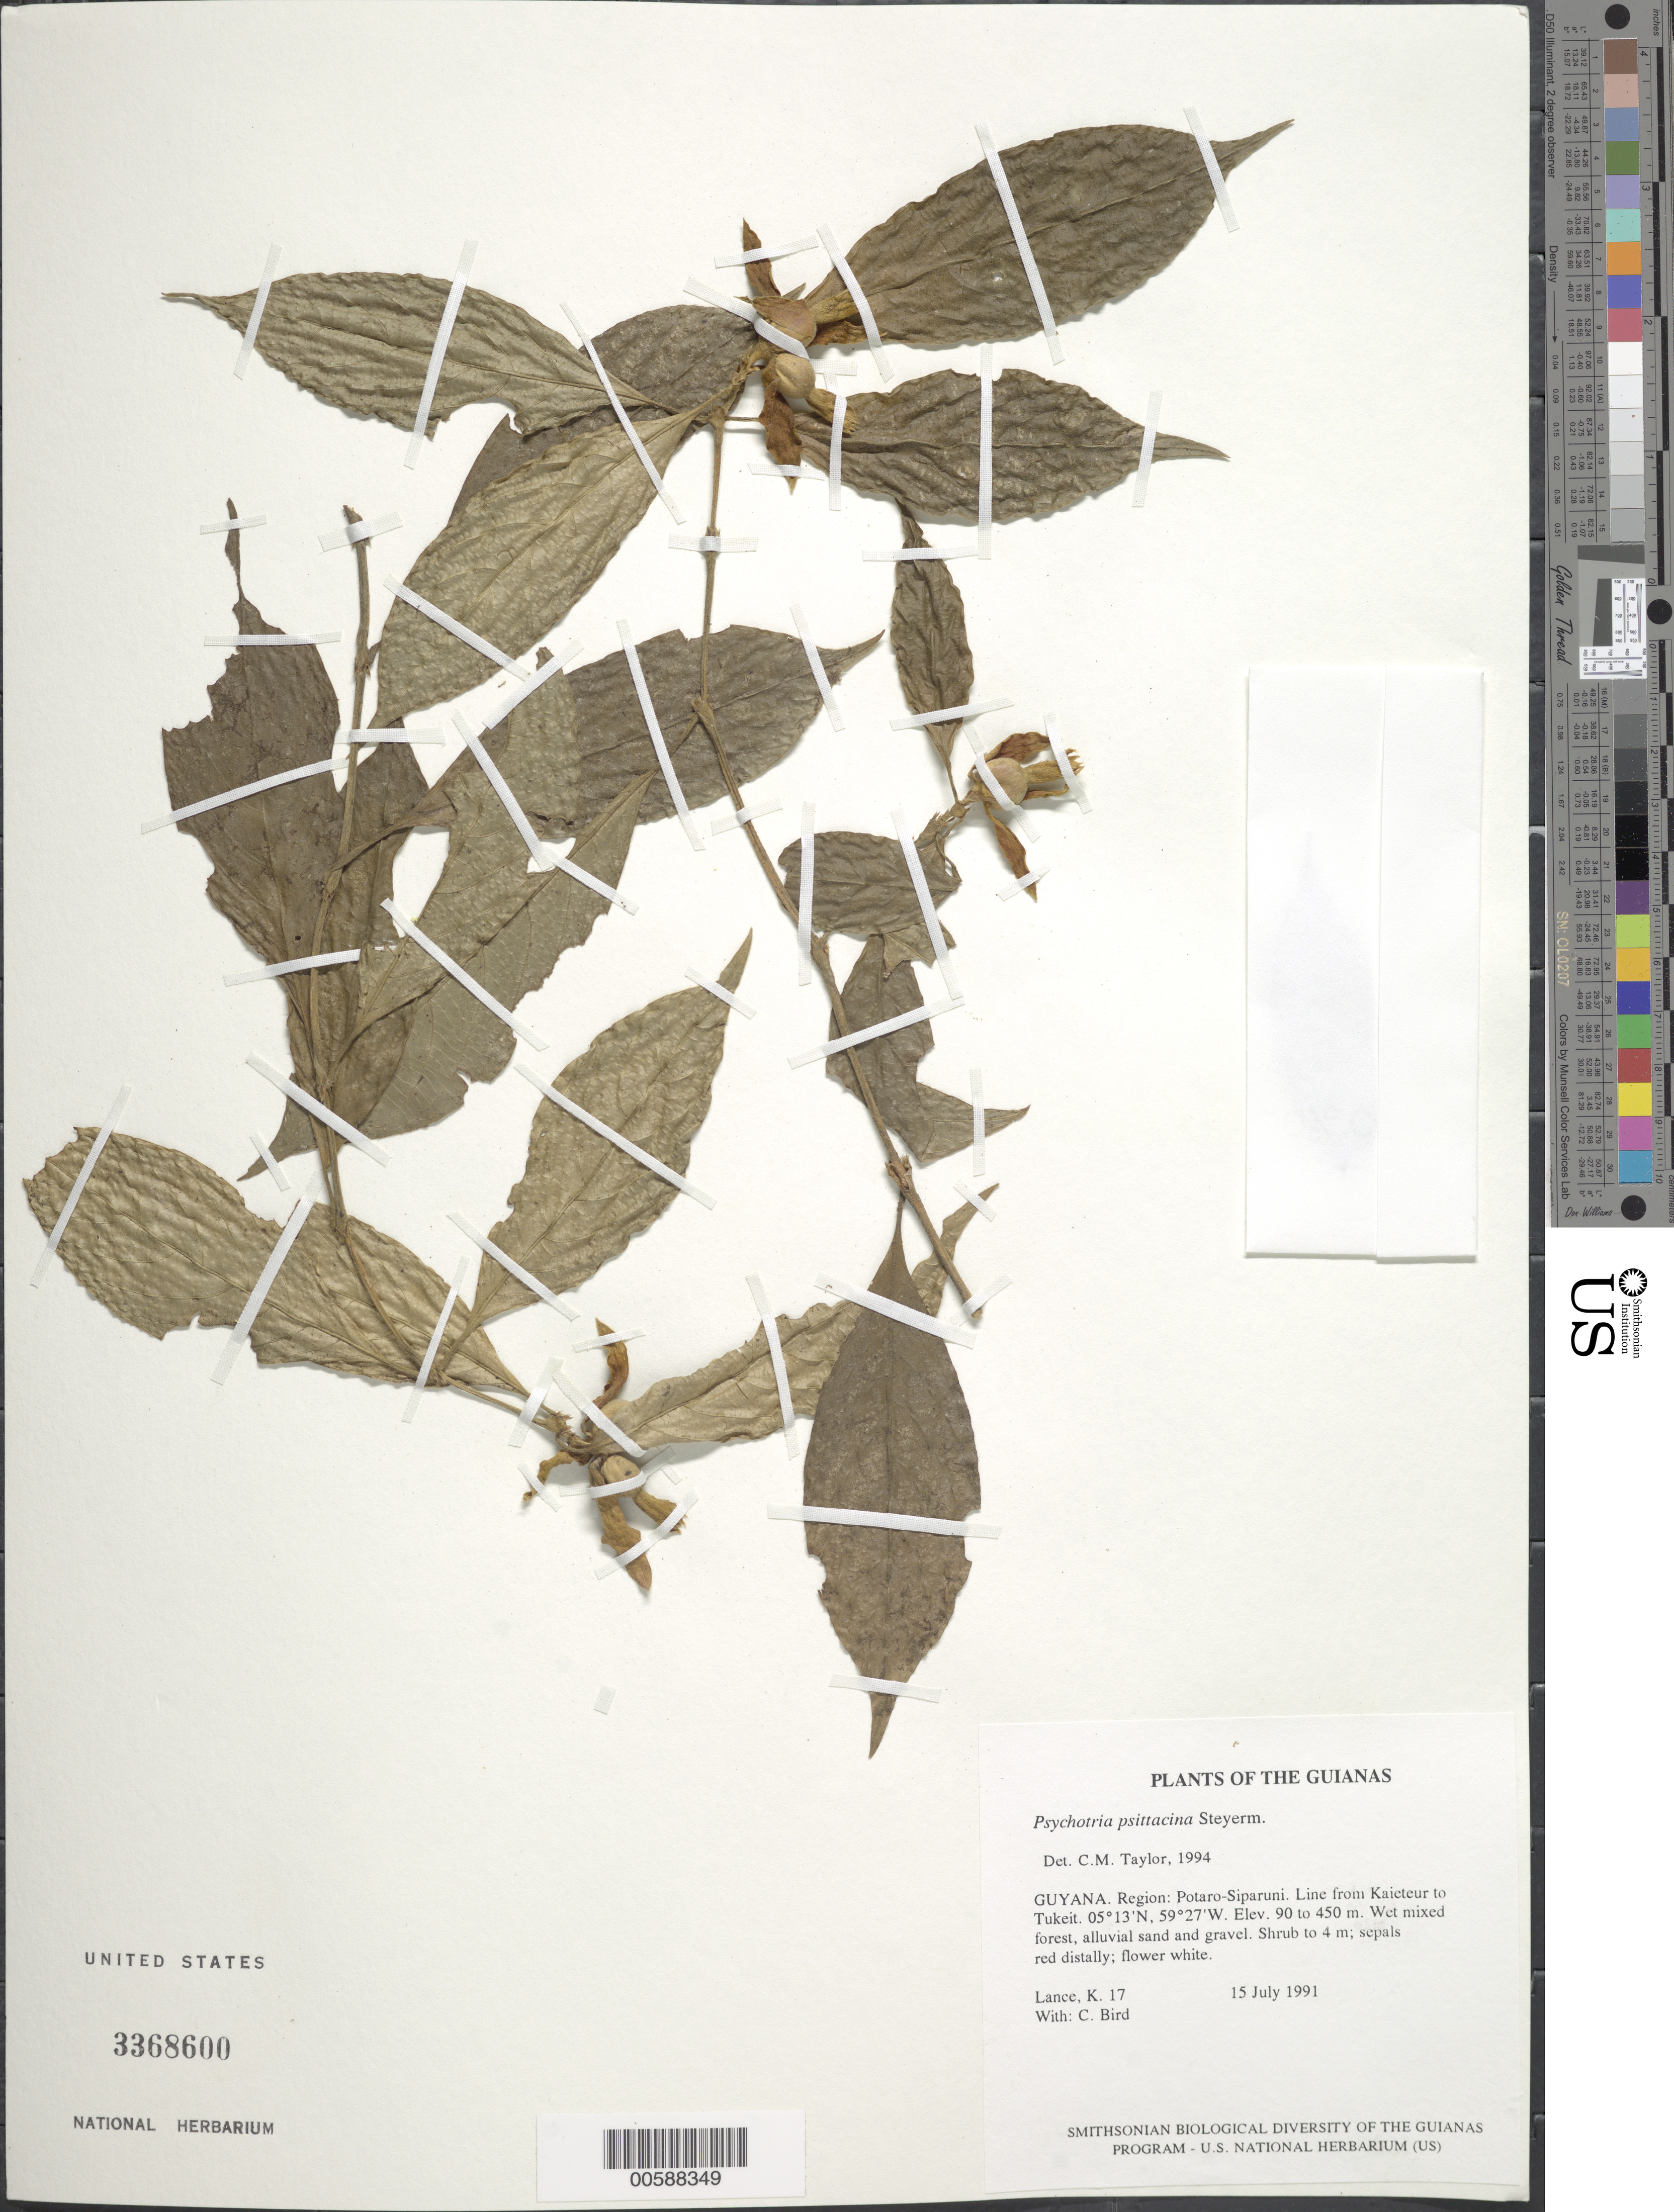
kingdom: Plantae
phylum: Tracheophyta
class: Magnoliopsida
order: Gentianales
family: Rubiaceae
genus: Palicourea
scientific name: Palicourea psittacina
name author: (Steyerm.) Delprete & J.H. Kirkbr.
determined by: Kirkbride, J. H., Jr.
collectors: K. Lance & C. Bird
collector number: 17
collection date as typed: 15 July 1991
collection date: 1991-07-15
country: Guyana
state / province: Potaro-Siparuni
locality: Line from Kaieteur to Tukeit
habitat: Wet mixed forest, alluvial sand and gravel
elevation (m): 90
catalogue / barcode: US 3368600